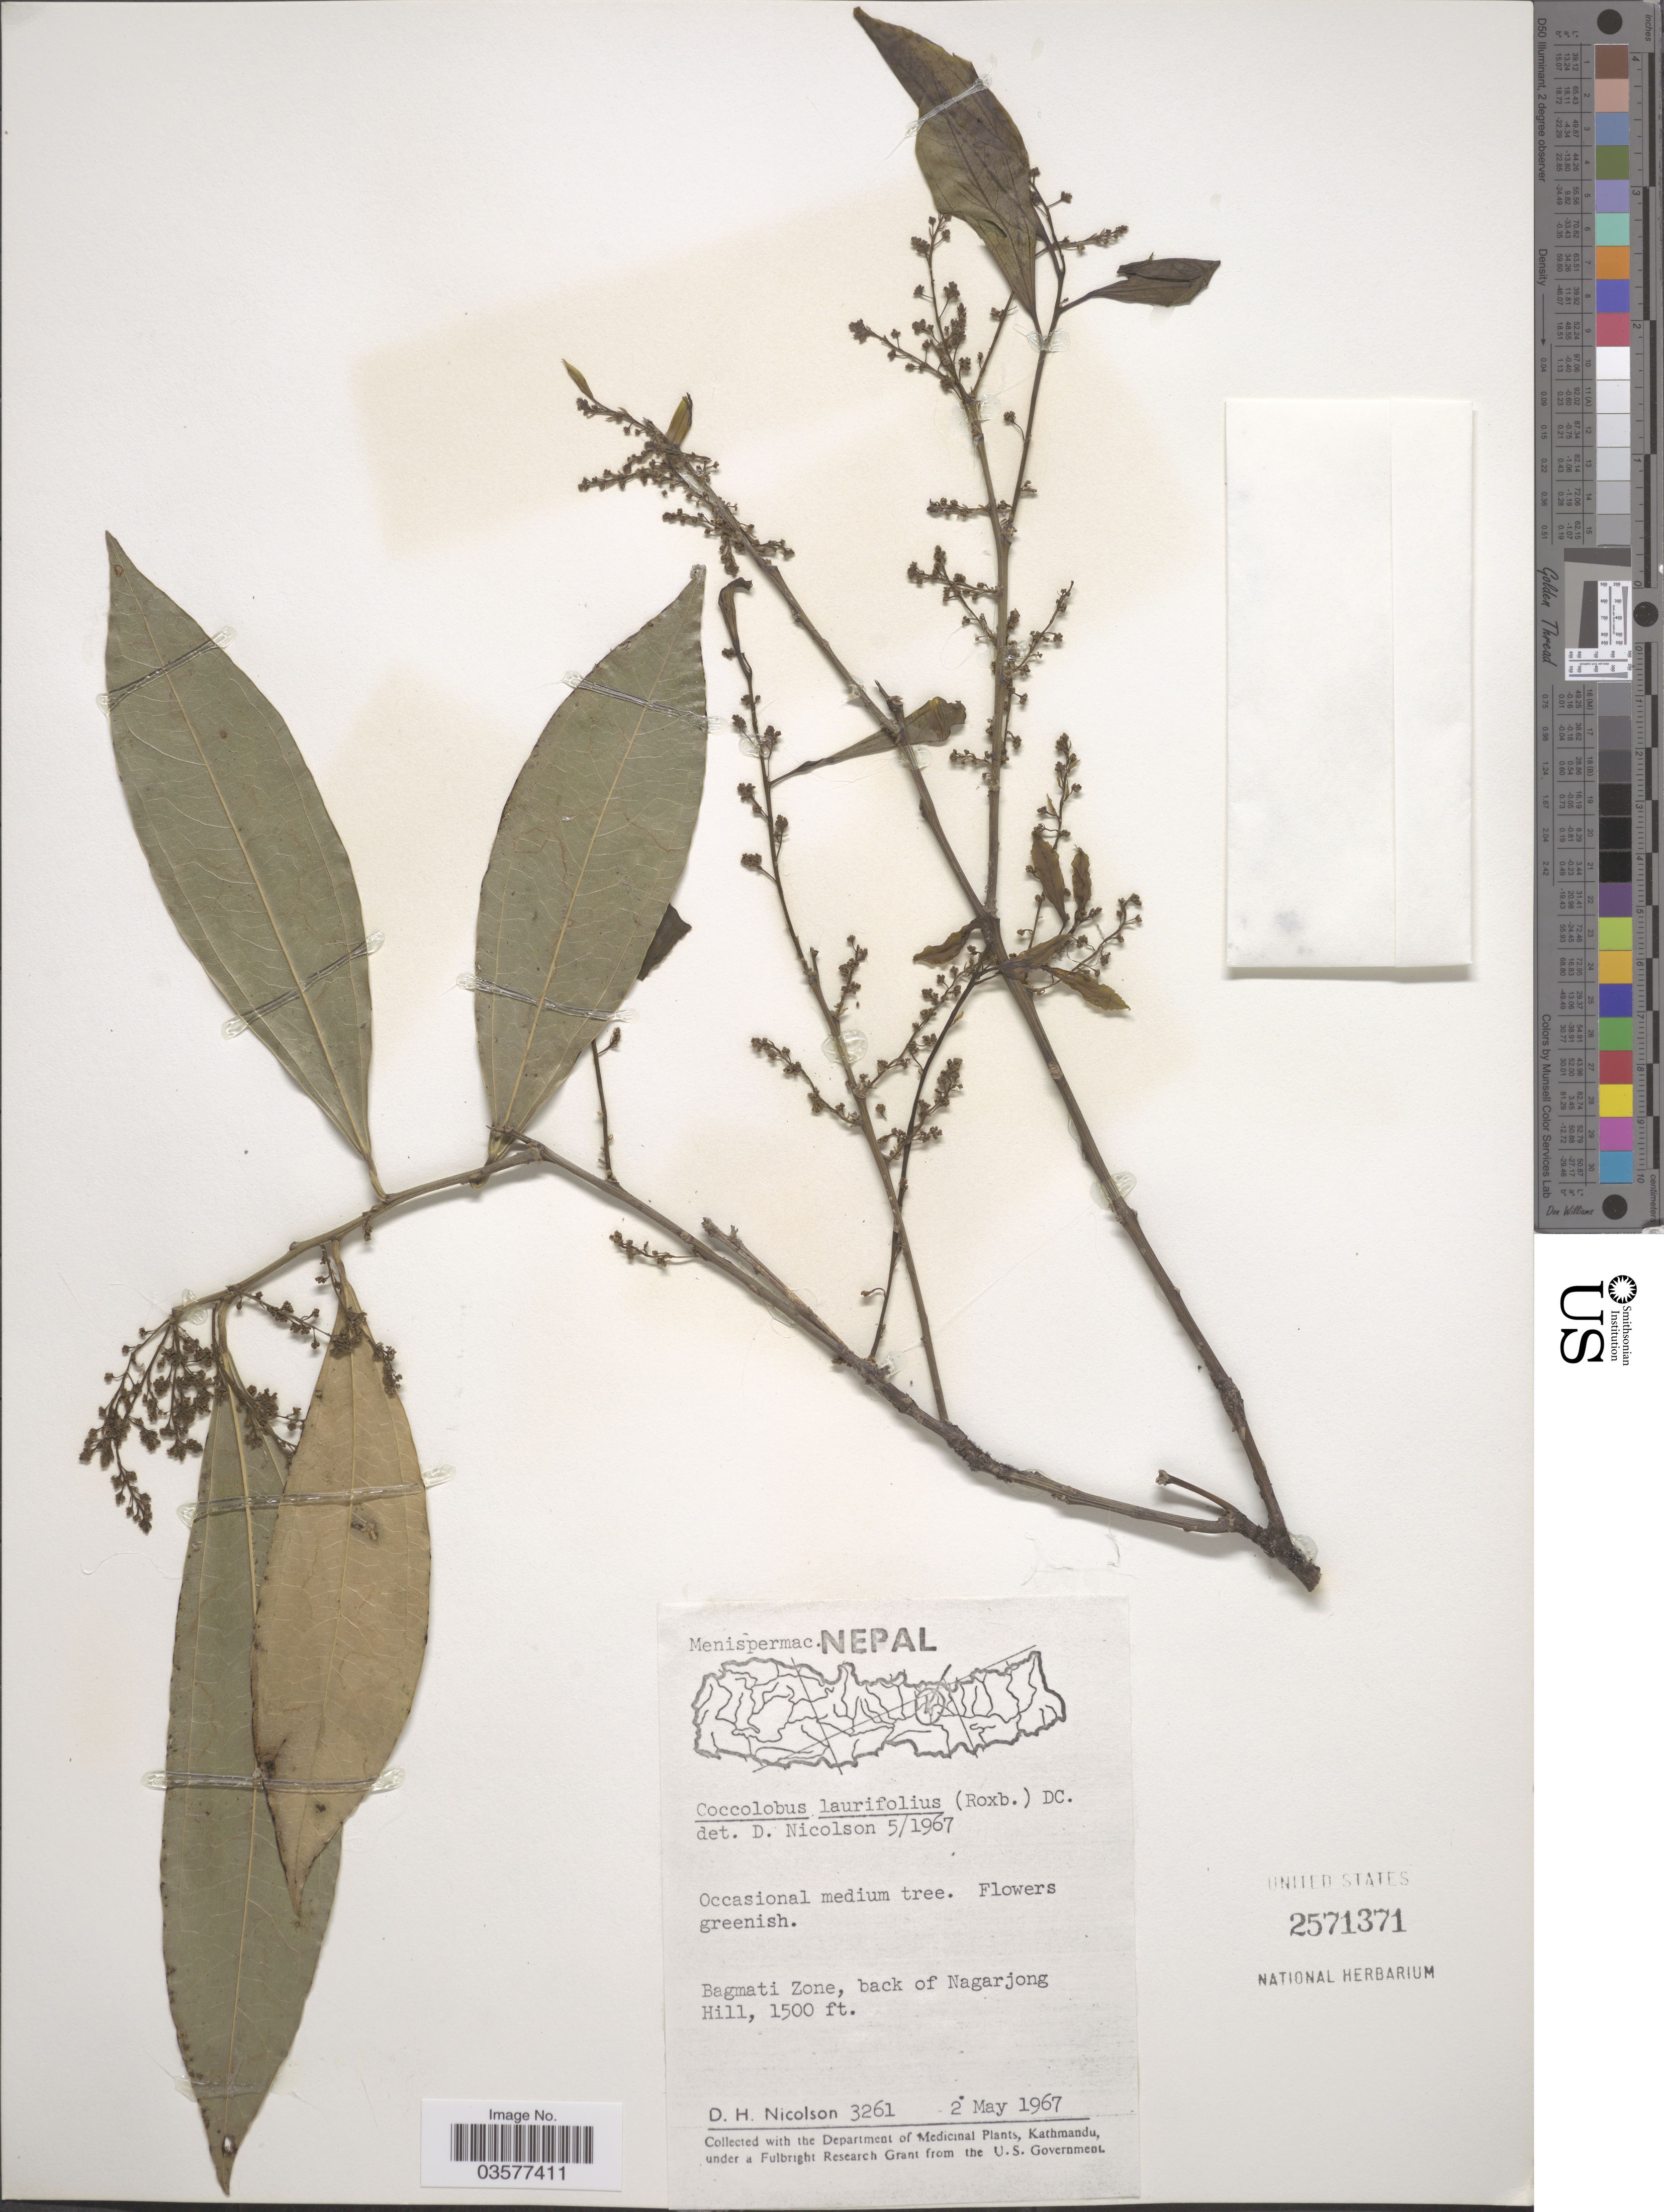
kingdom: Plantae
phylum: Tracheophyta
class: Magnoliopsida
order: Ranunculales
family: Menispermaceae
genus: Cocculus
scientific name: Cocculus laurifolius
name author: DC.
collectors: D. H. Nicolson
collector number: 3261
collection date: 1967-05-02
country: Nepal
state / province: Bagmati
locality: Bagmati Zone, back of Nagarjong Hill.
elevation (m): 457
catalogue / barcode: US 2571371